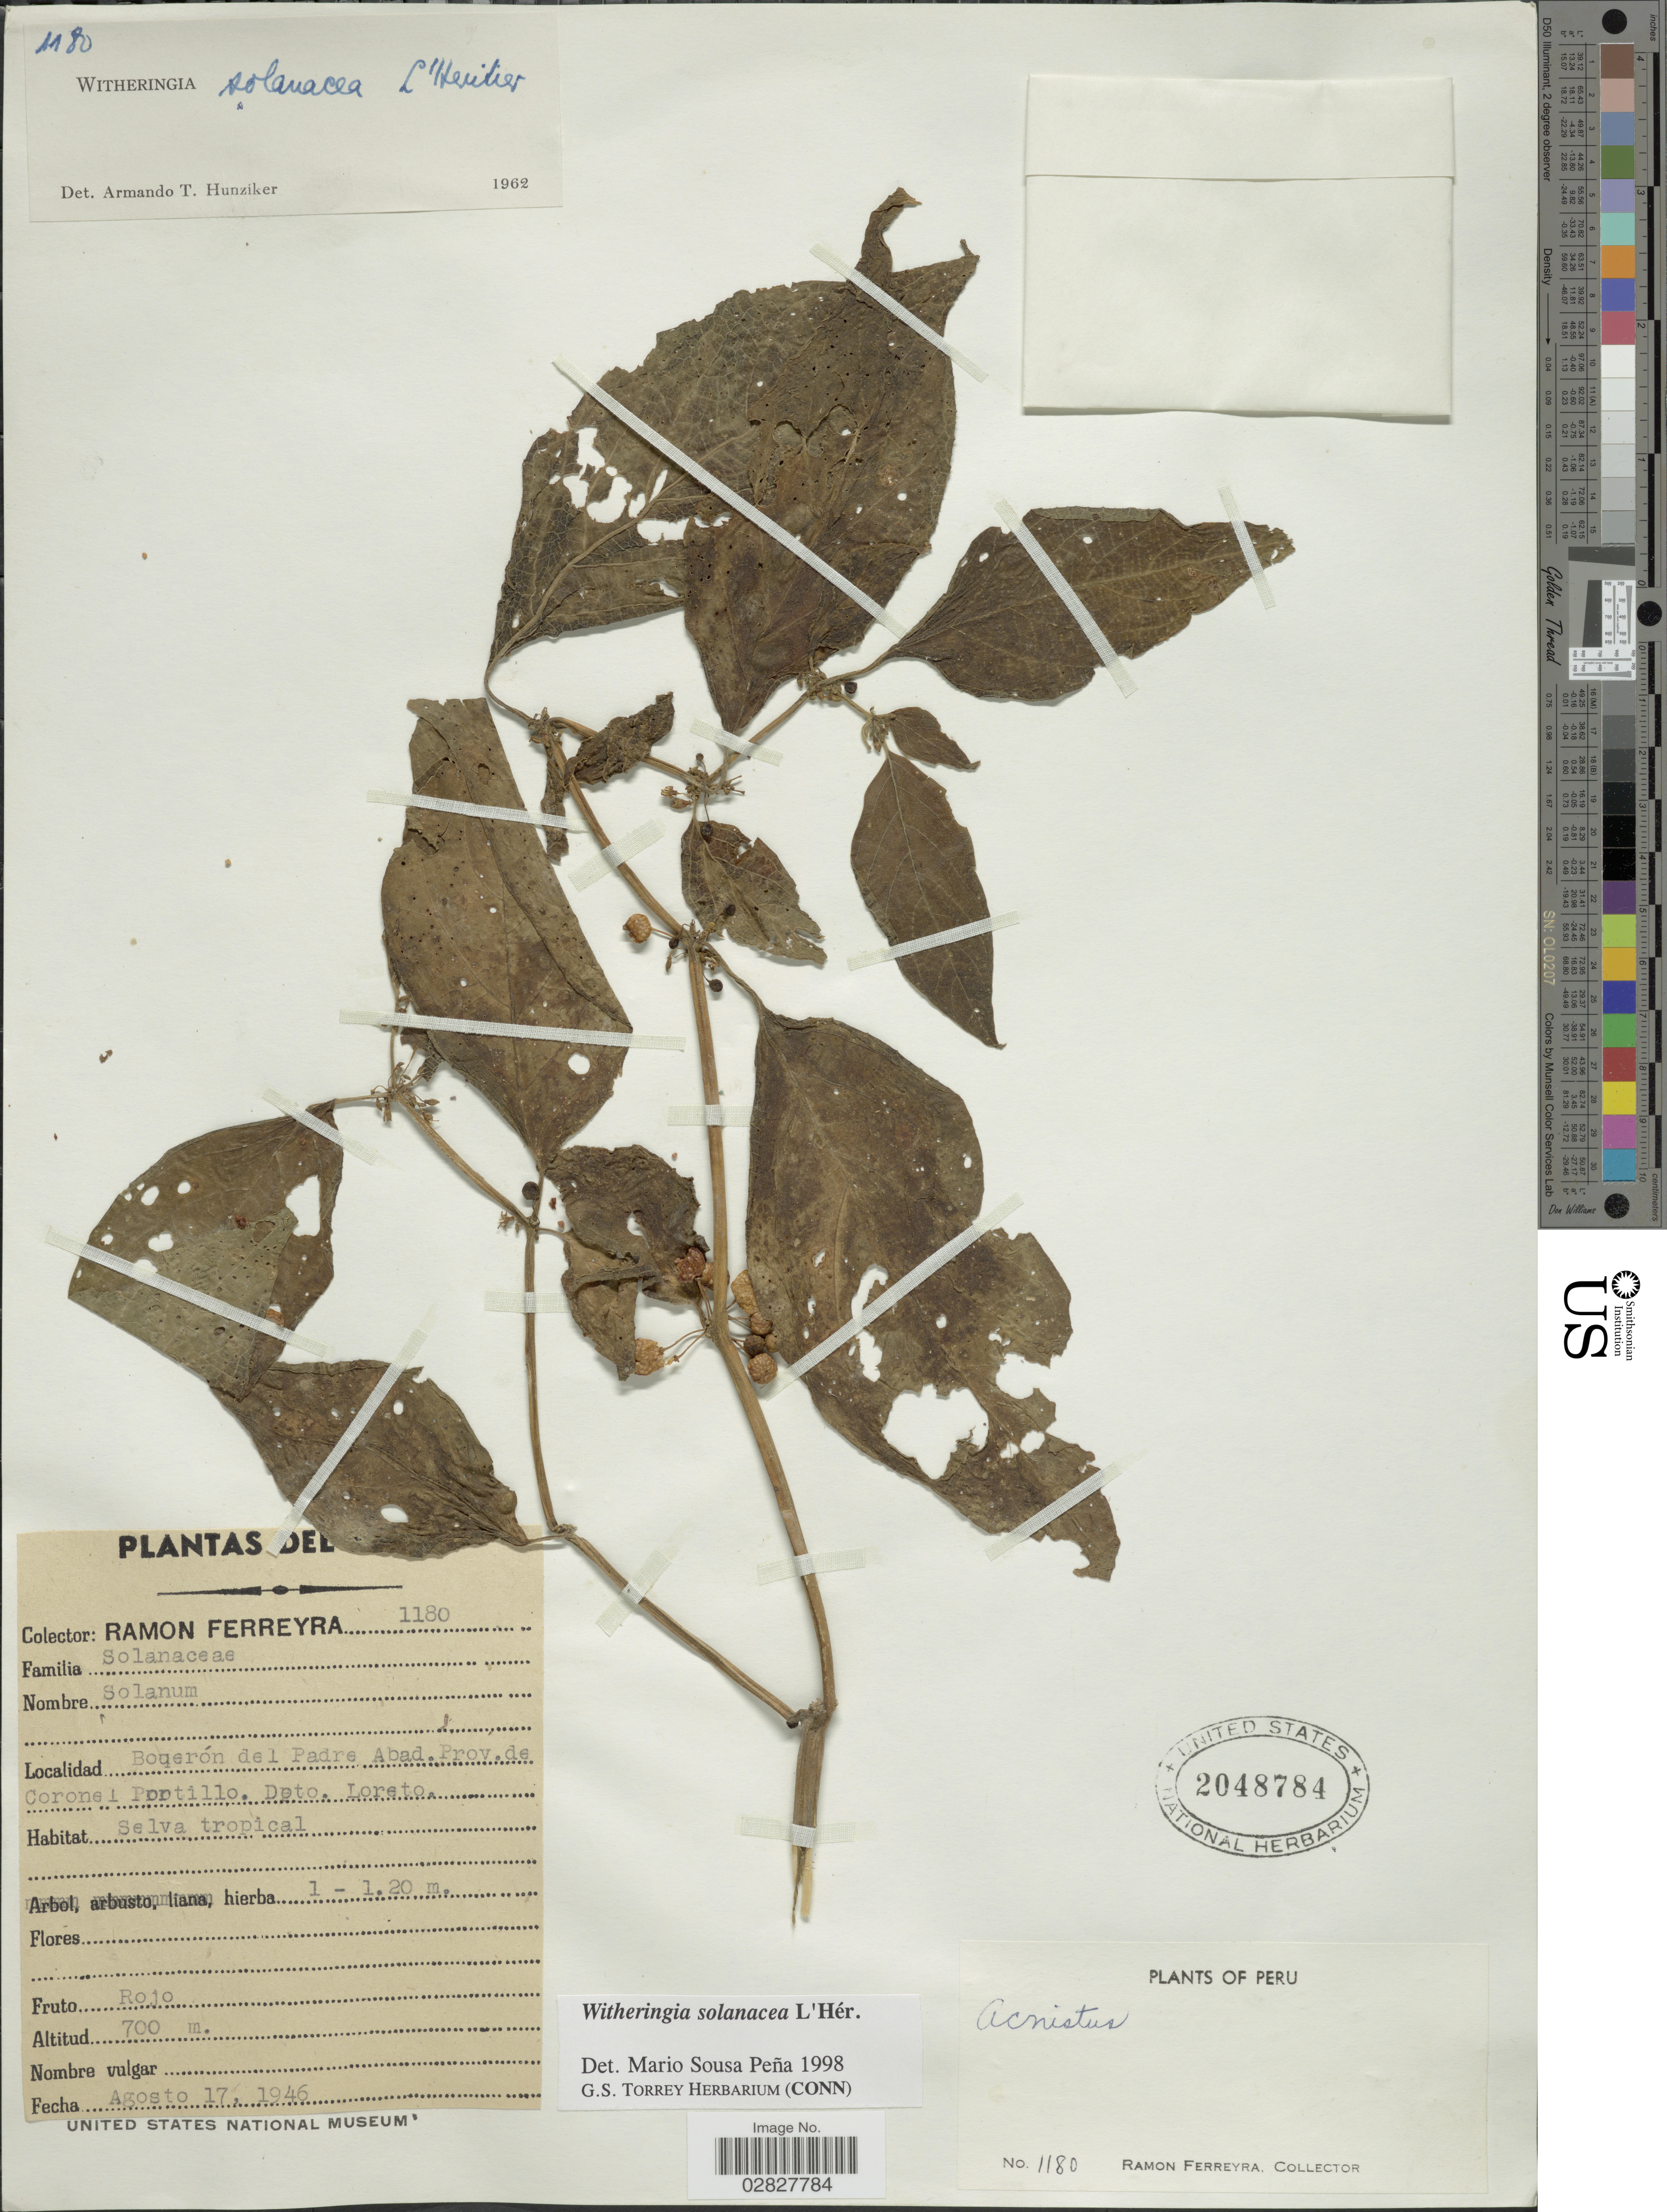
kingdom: Plantae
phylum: Tracheophyta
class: Magnoliopsida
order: Solanales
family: Solanaceae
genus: Witheringia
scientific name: Witheringia solanacea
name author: L'Hér.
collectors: R. A. Ferreyra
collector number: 1180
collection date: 1946-08-17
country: Peru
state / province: Loreto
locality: Boqerón del Padre Abad, Prov. de Coronel Portillo, Dpto. Loreto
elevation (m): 700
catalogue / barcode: US 2048784